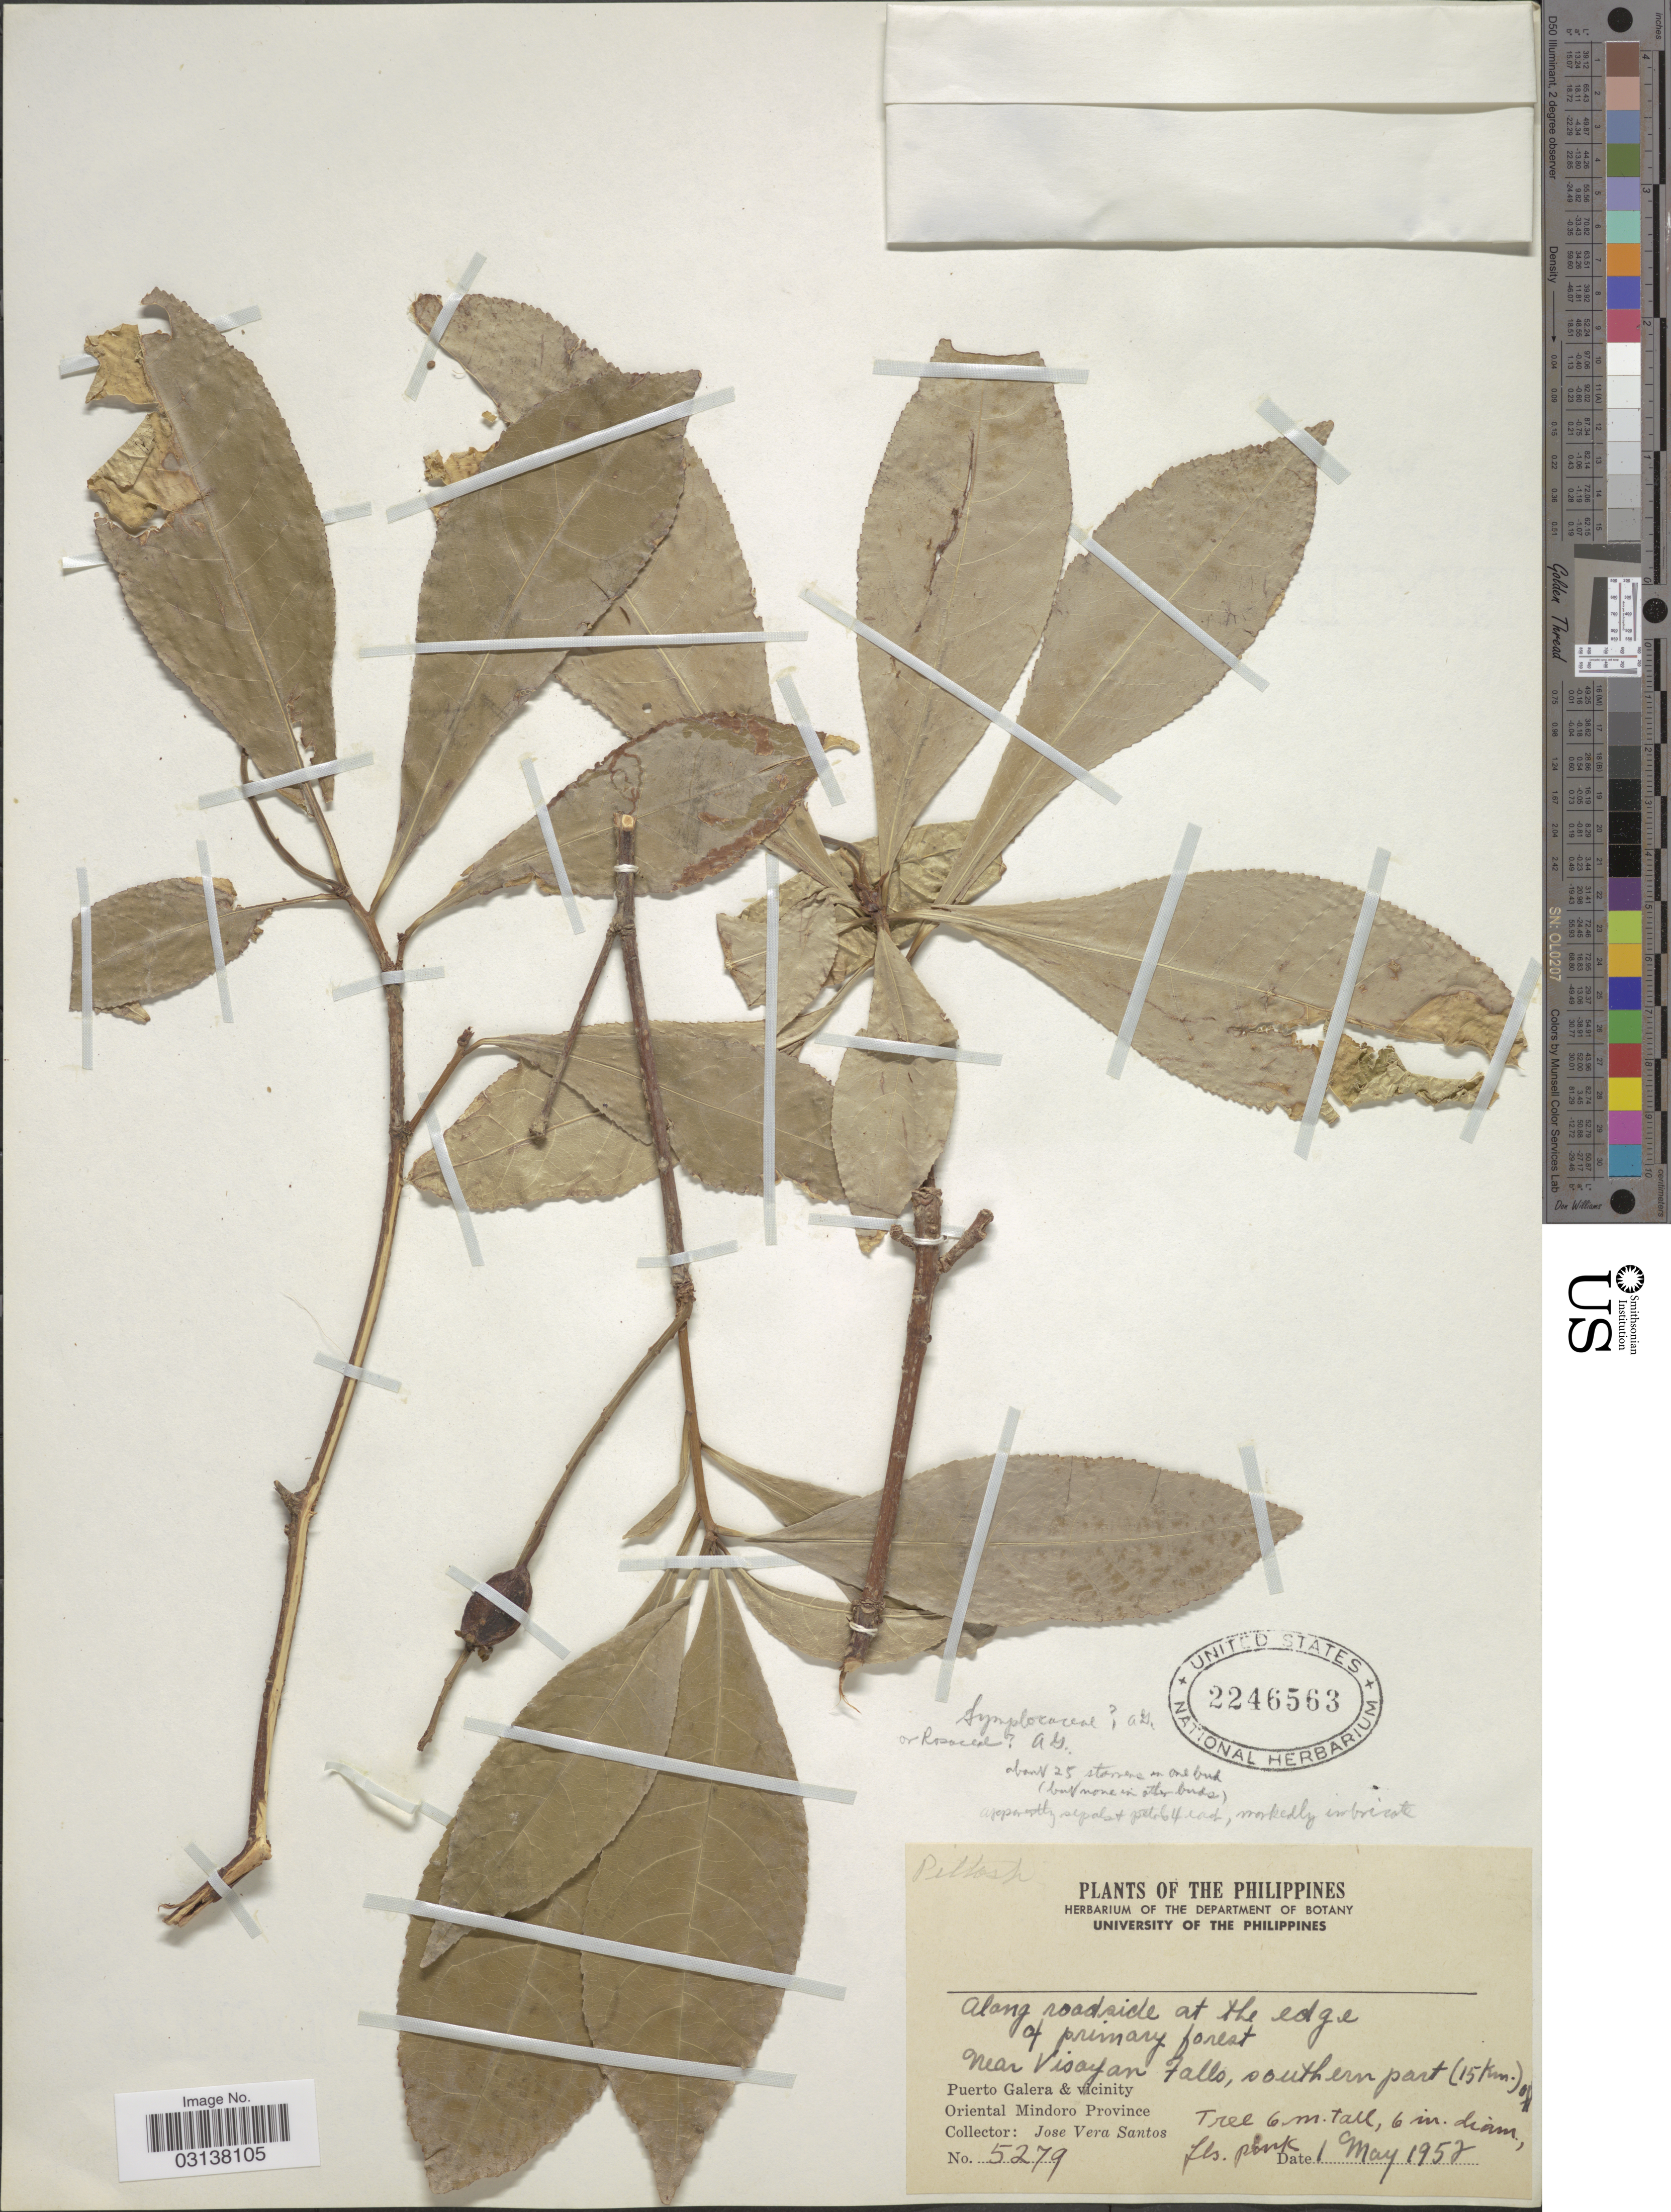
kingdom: Plantae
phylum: Tracheophyta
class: Magnoliopsida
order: Ericales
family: Symplocaceae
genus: Symplocos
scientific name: Symplocos sp.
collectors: J. Santos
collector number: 5279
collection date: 1952-05-01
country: Philippines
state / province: Mimaropa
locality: The Philippines. Along roadside at the edge of primary forest near Visayan Falls, southern part (15 Km.) of Puerto Galera & vicinity. Oriental Mindoro Province.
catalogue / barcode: US 2246563